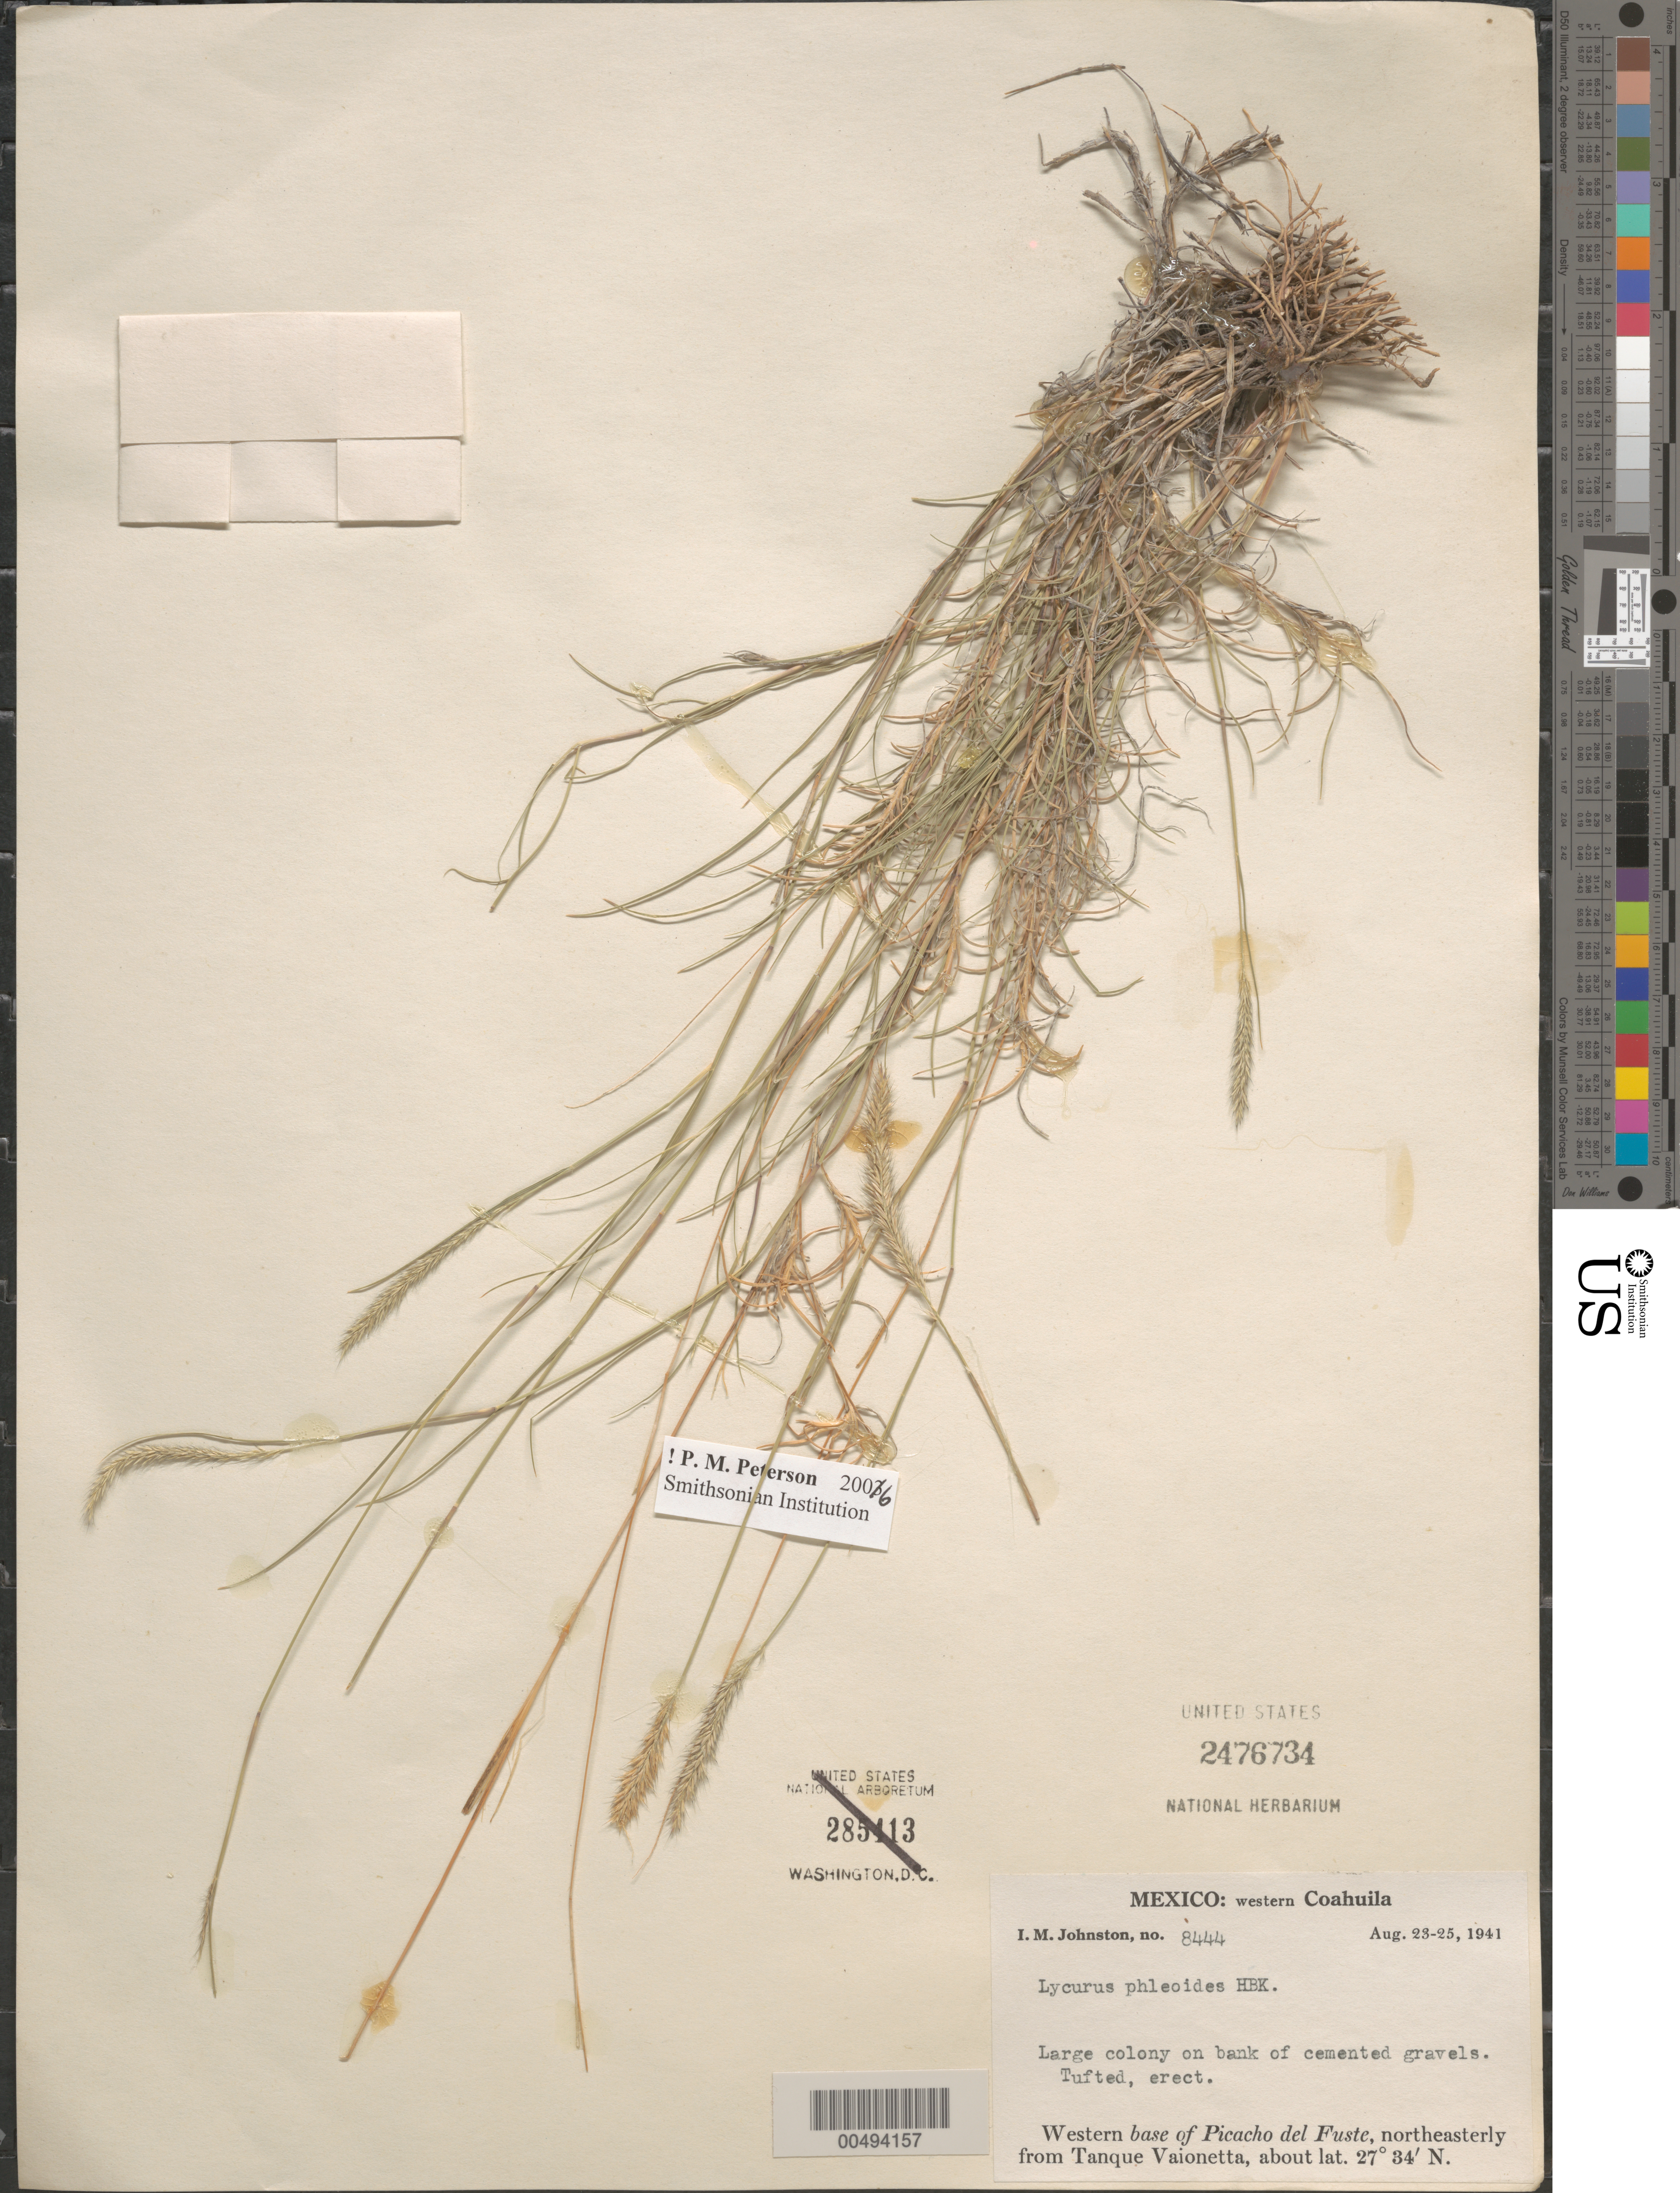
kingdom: Plantae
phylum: Tracheophyta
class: Liliopsida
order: Poales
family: Poaceae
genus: Lycurus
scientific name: Lycurus phleoides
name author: Kunth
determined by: Peterson, Paul M., (BOT), Smithsonian Institution - National Museum of Natural History (UNITED STATES)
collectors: I.M. Johnston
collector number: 8444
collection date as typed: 23 Aug 1941 to 25 Aug 1941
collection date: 1941-08-23/1941-08-25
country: Mexico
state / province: Coahuila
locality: W Coahuila, W base of Picacho del Fuste, NE from Tanque Vaionetta (lat/long recorded as: lat=27:34:0:N long=:::W)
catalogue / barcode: US 2476734